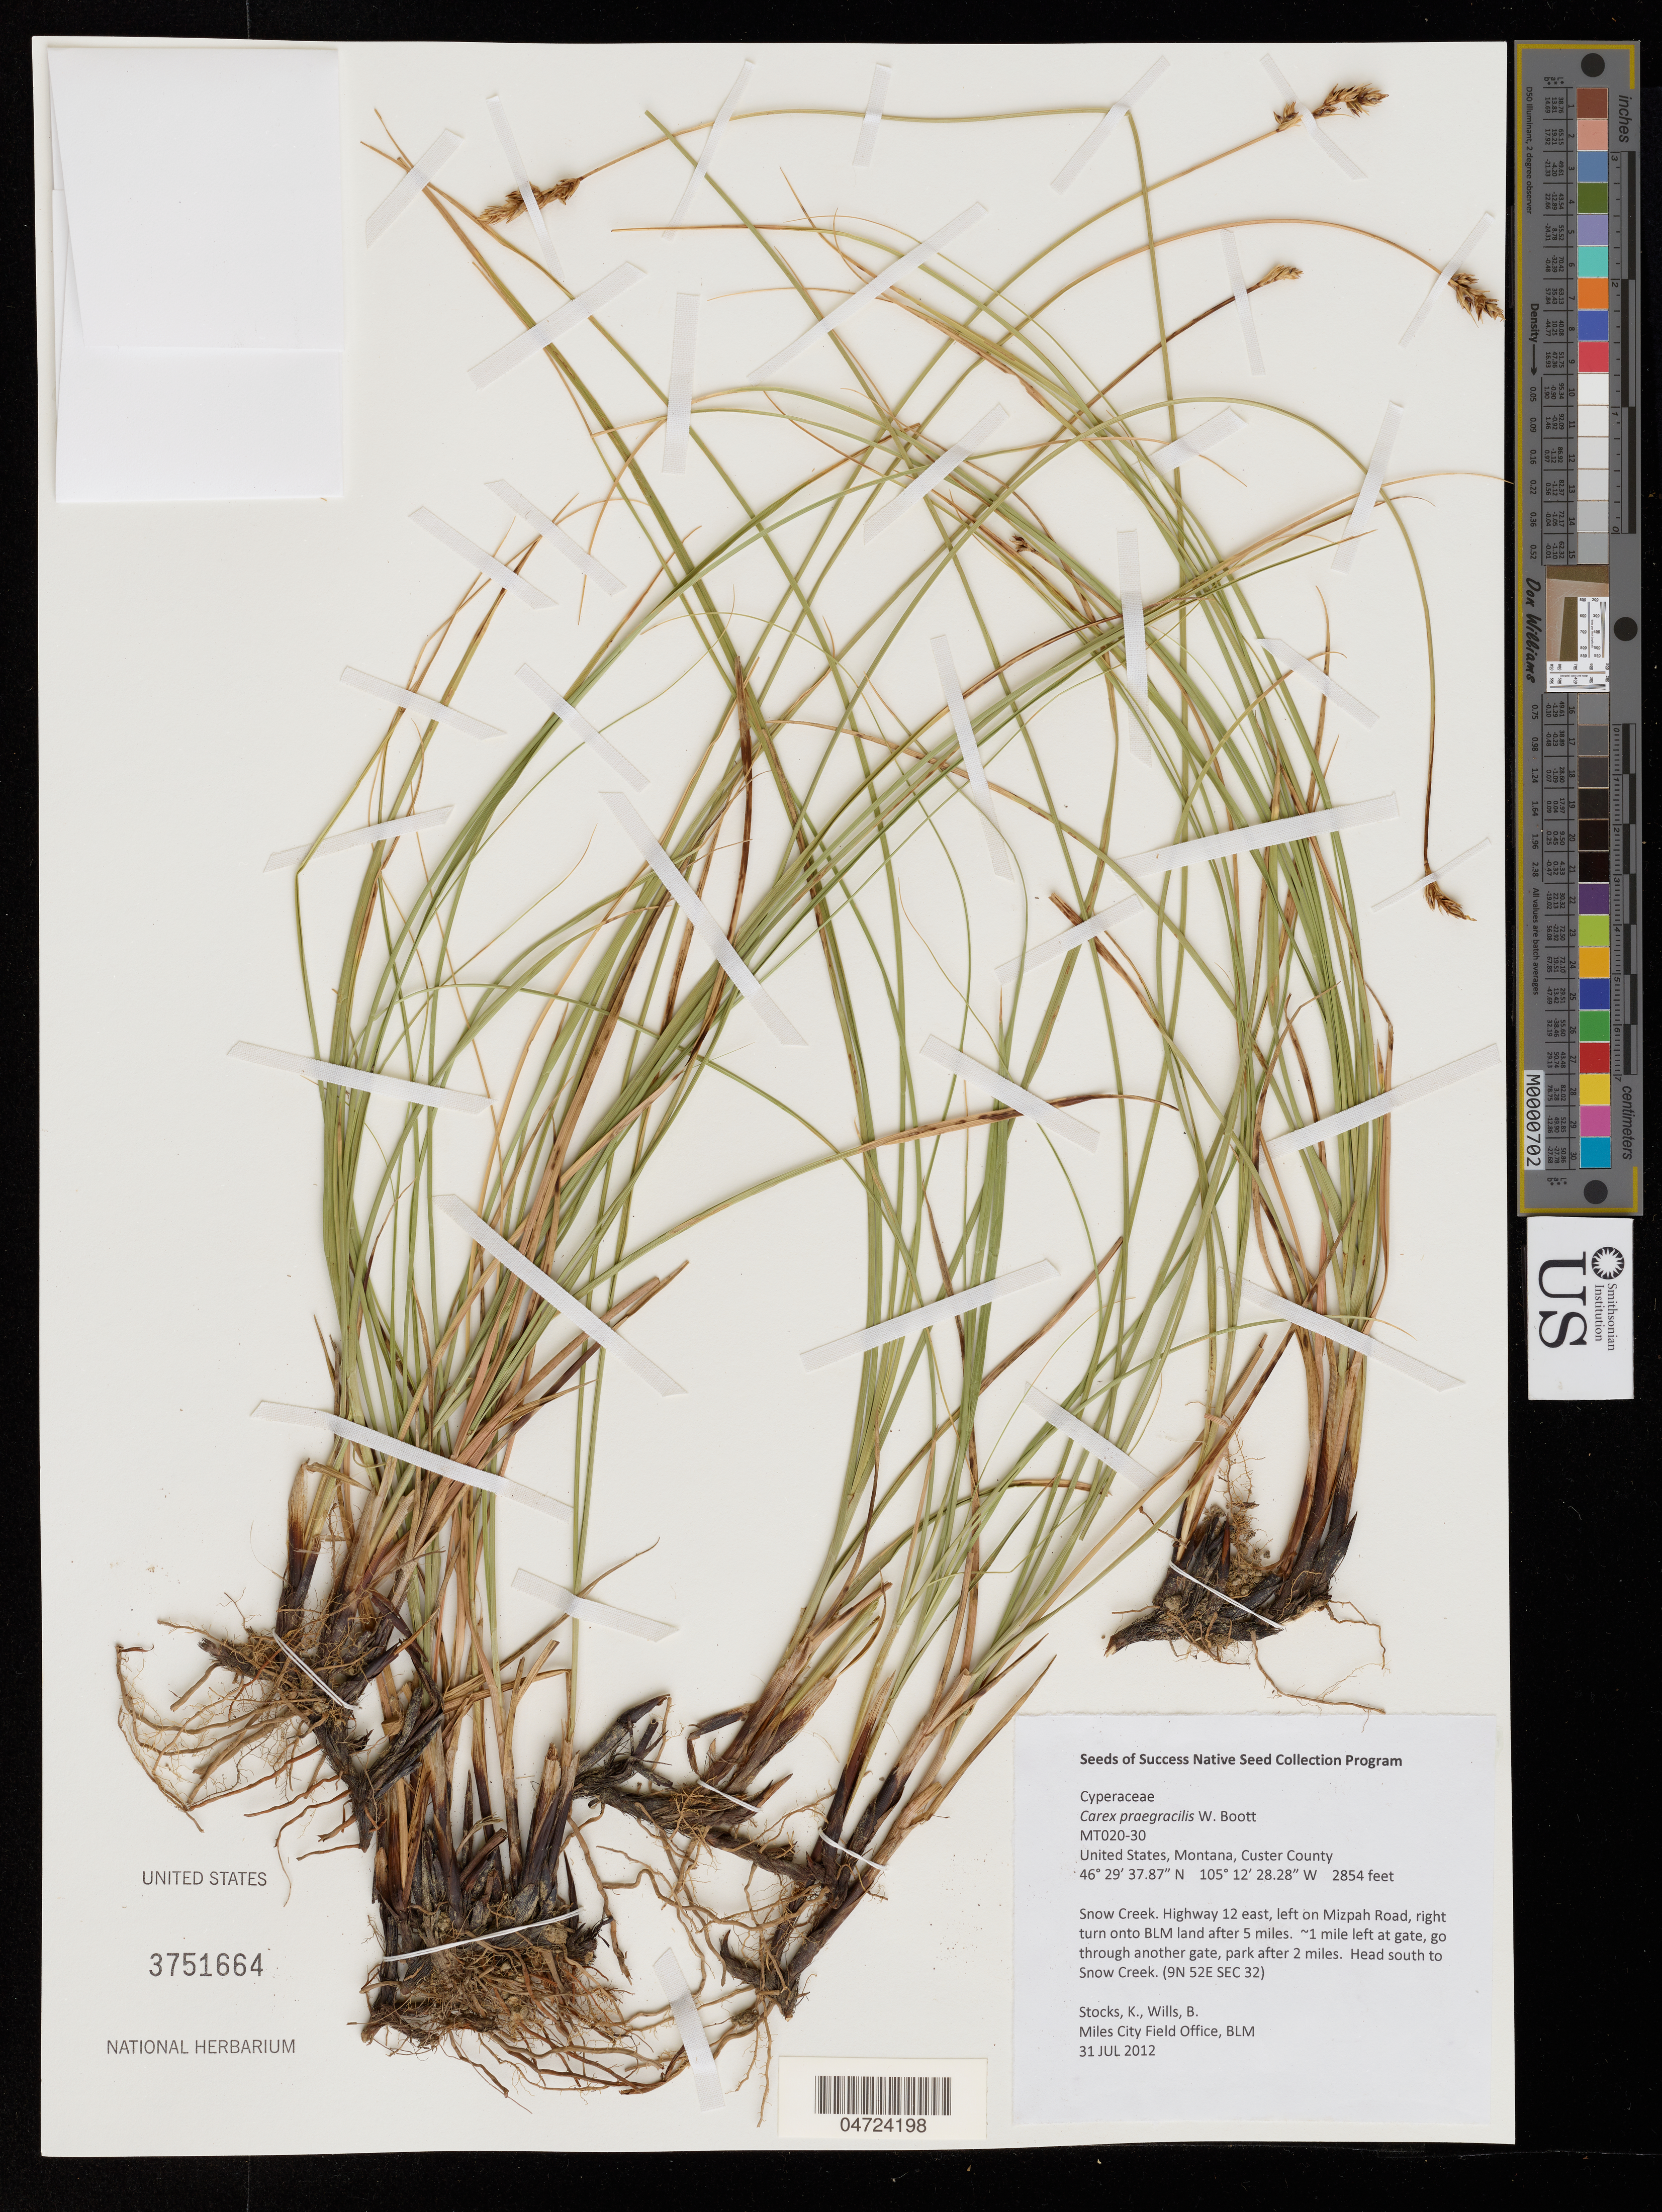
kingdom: Plantae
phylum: Tracheophyta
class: Liliopsida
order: Poales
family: Cyperaceae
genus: Carex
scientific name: Carex praegracilis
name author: W. Boott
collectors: K. Stocks & B. Wills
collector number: MT020-30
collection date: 2012-07-31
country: United States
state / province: Montana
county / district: Custer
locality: Custer County. Snow Creek. Highway 12 east, left on Mizpah Road, right turn onto BLM land after 5 miles. ~1 mile left at gate, go through another gate, park after 2 miles. Head south to Snow Creek. (9N 52E SEC 32).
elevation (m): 870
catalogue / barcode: US 3751664